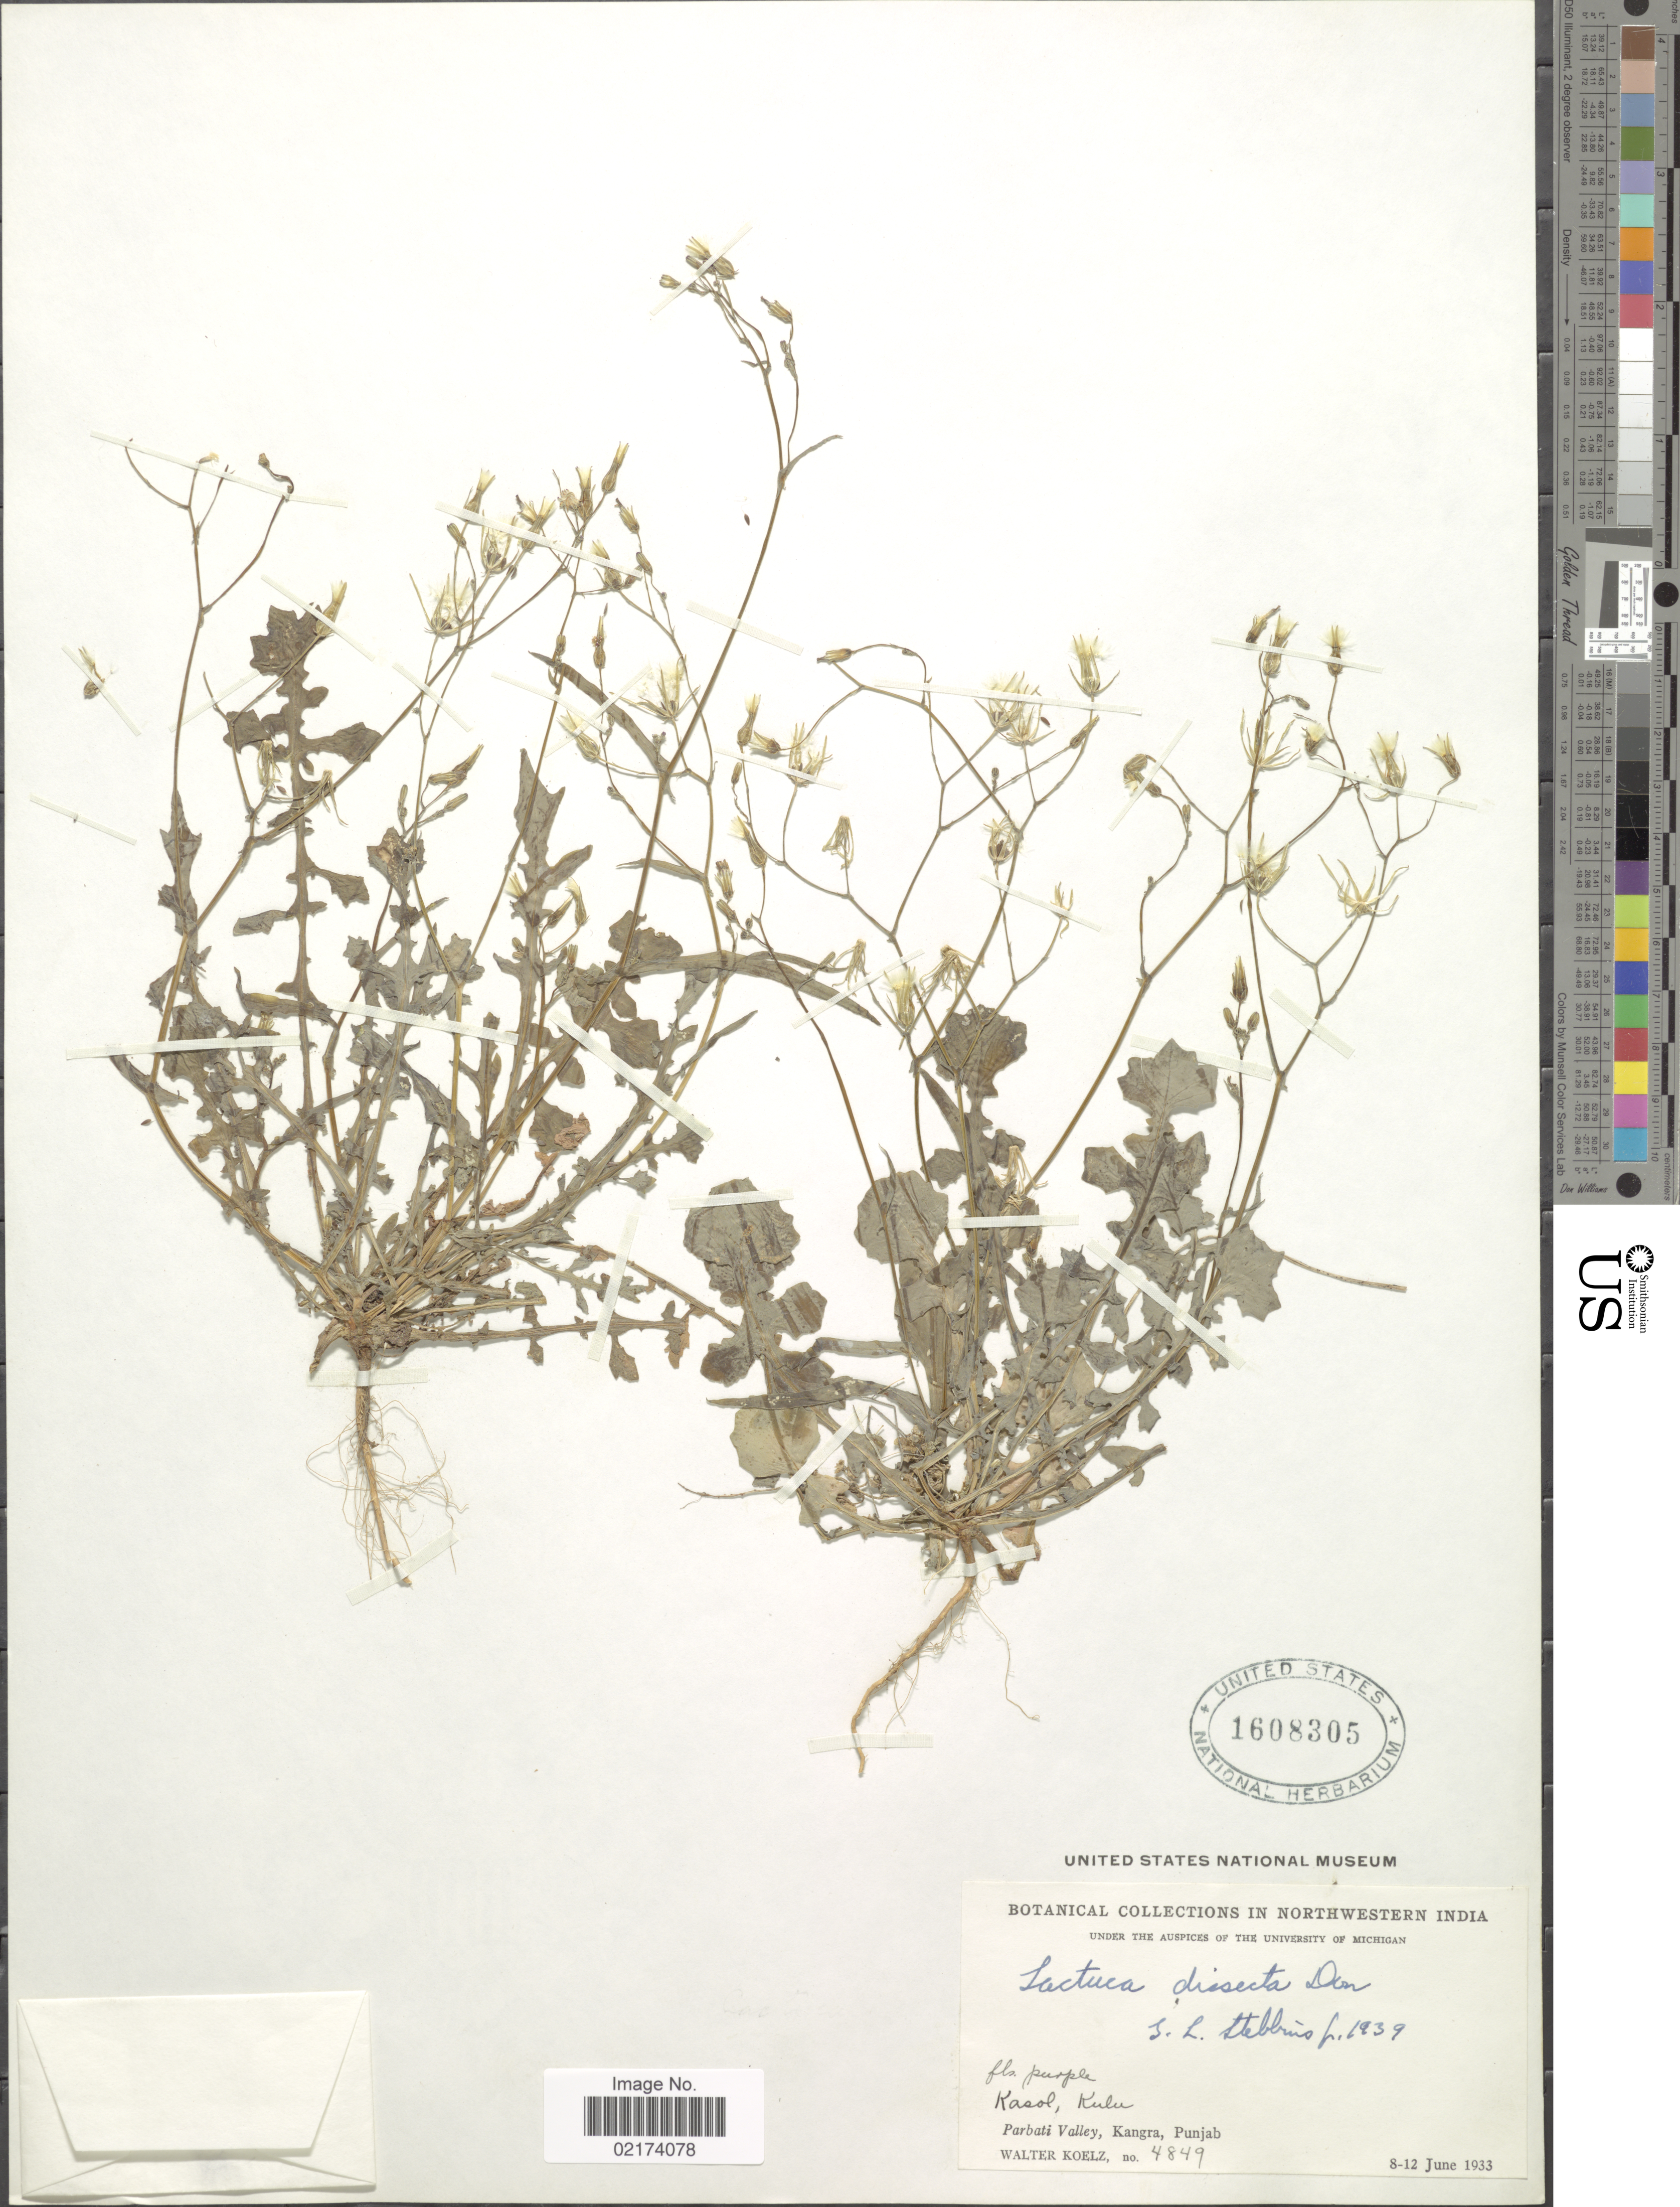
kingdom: Plantae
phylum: Tracheophyta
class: Magnoliopsida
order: Asterales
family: Asteraceae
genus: Lactuca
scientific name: Lactuca dissecta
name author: D. Don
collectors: W. N. Koelz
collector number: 4849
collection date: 1933-06-08/1933-06-12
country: India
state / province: Himachal Pradesh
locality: Northwestern India, Kasol, Kulu, Parbati Valley, Kangra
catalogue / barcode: US 1608305